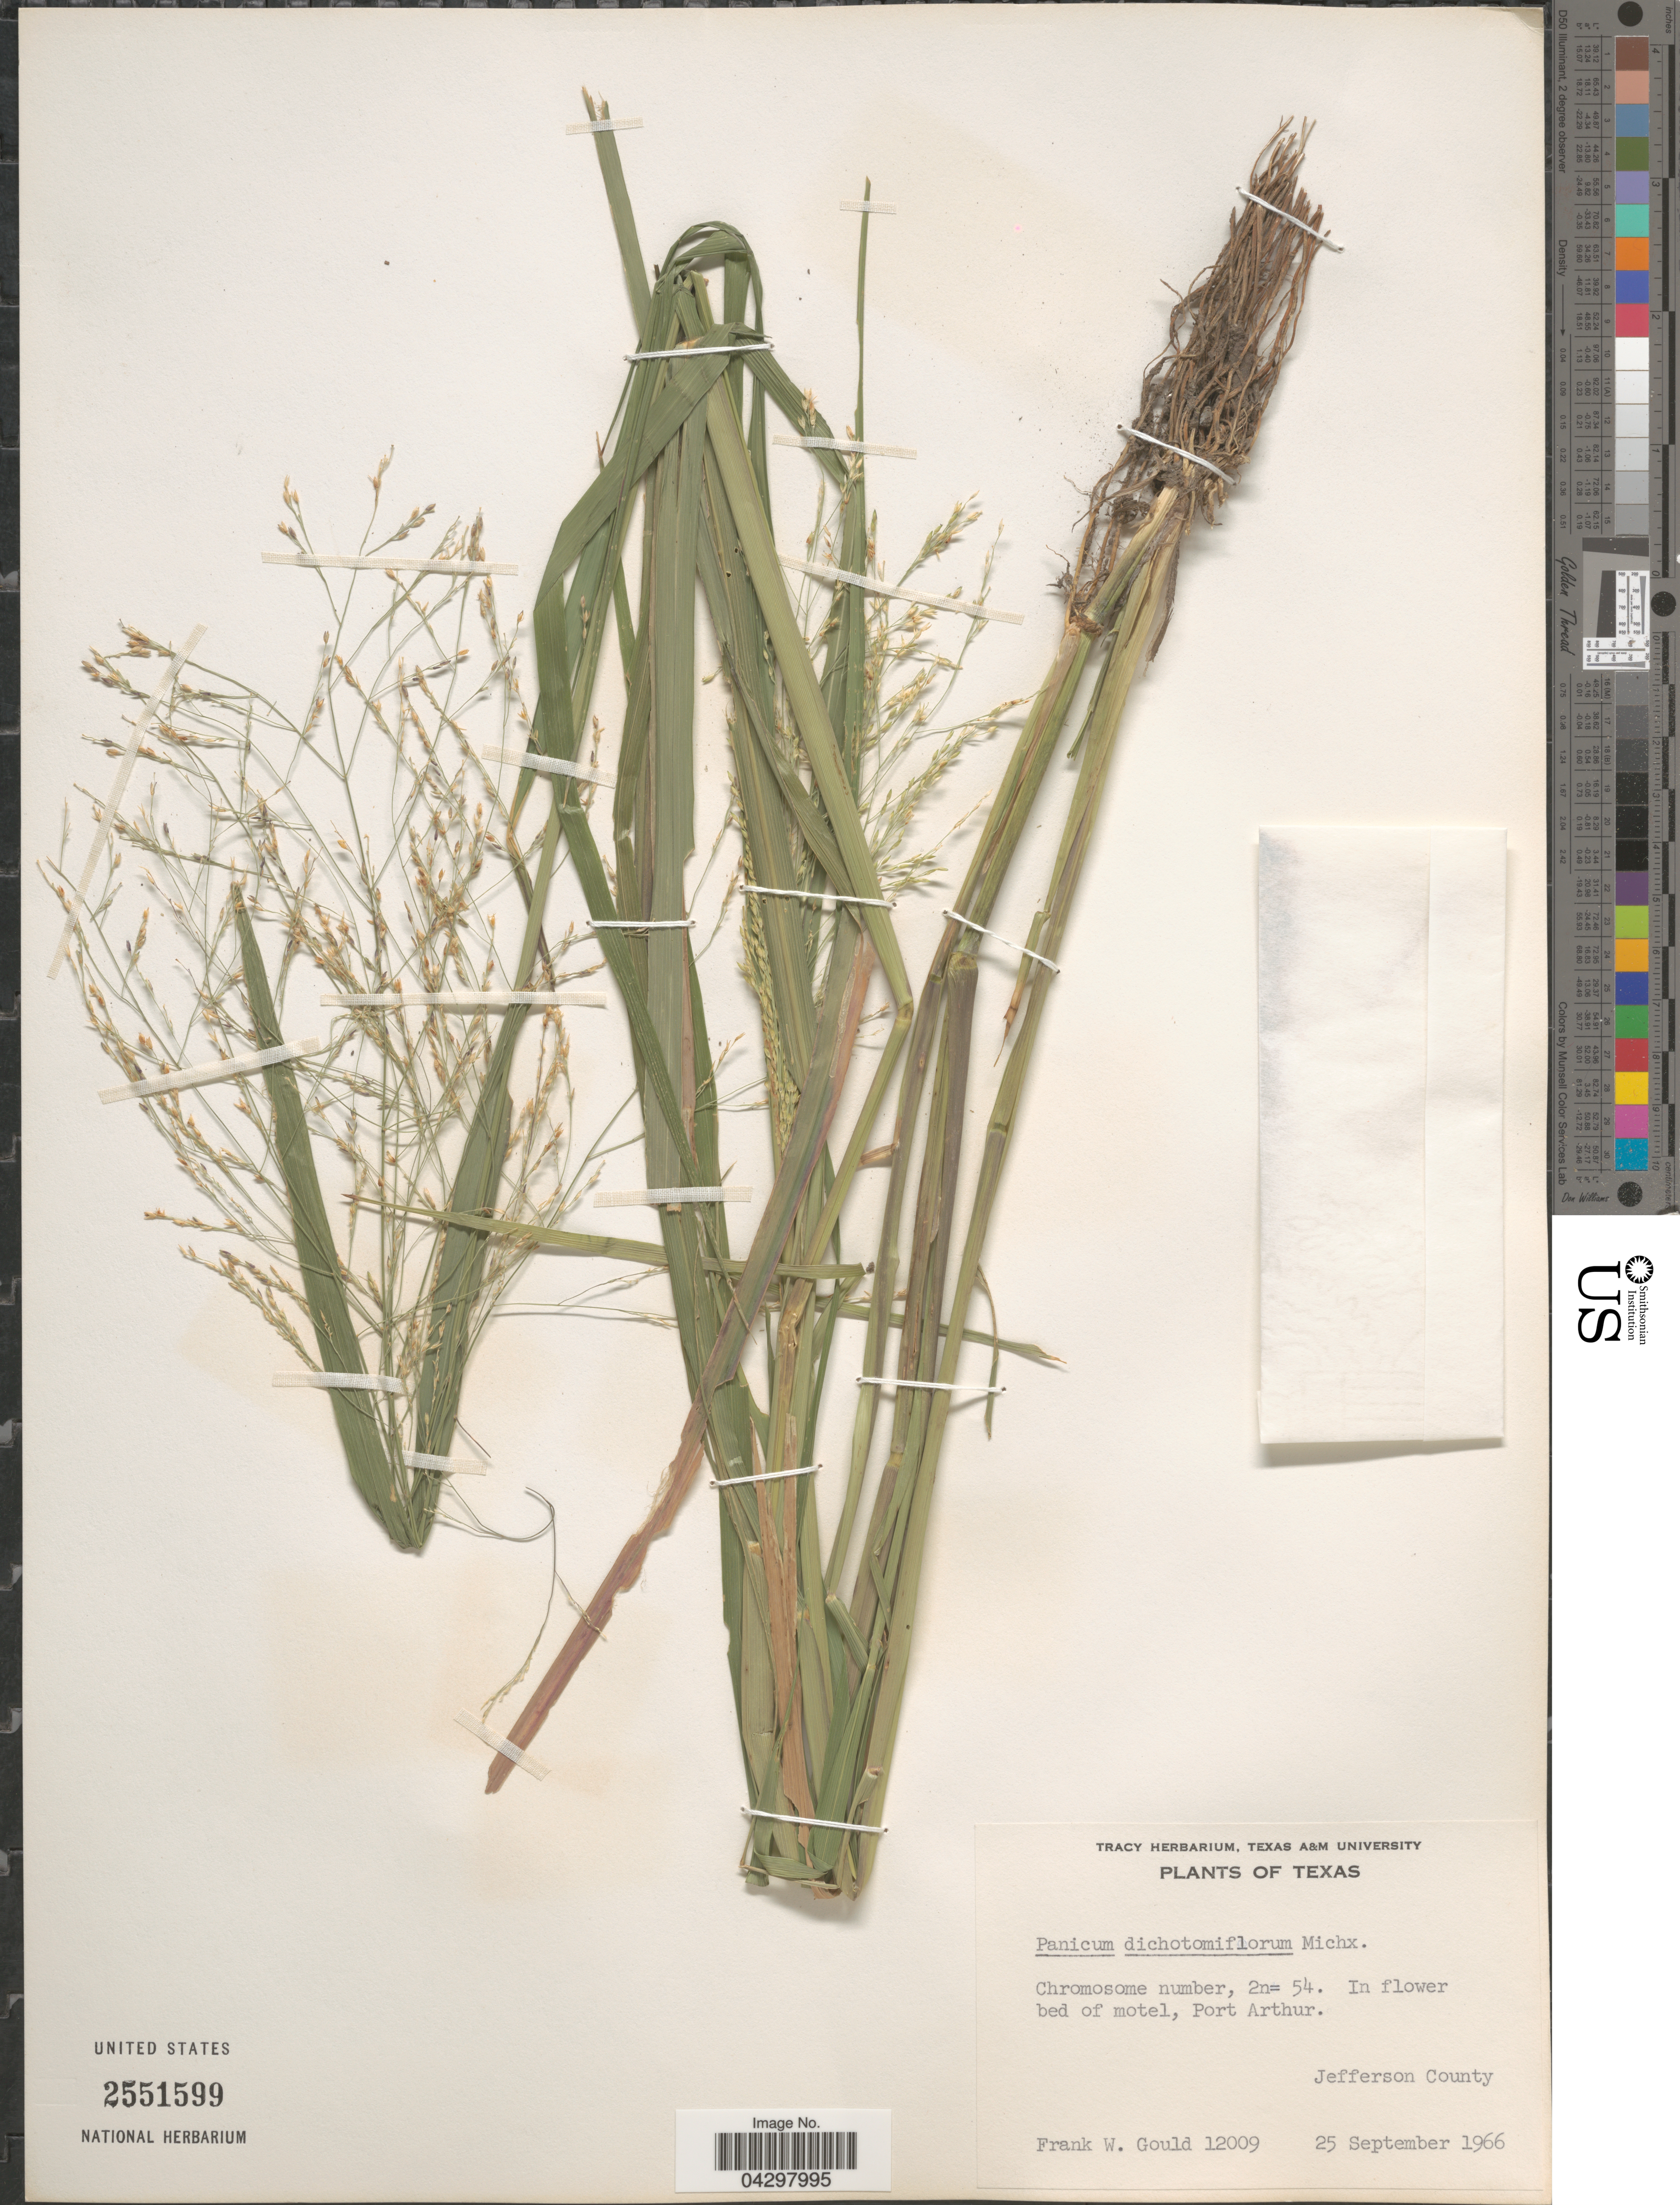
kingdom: Plantae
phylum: Tracheophyta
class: Liliopsida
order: Poales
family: Poaceae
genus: Panicum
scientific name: Panicum dichotomiflorum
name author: Michx.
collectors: F. W. Gould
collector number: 12009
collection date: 1966-09-25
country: United States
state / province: Texas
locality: Port Arthur. Jefferson County.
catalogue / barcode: US 2551599